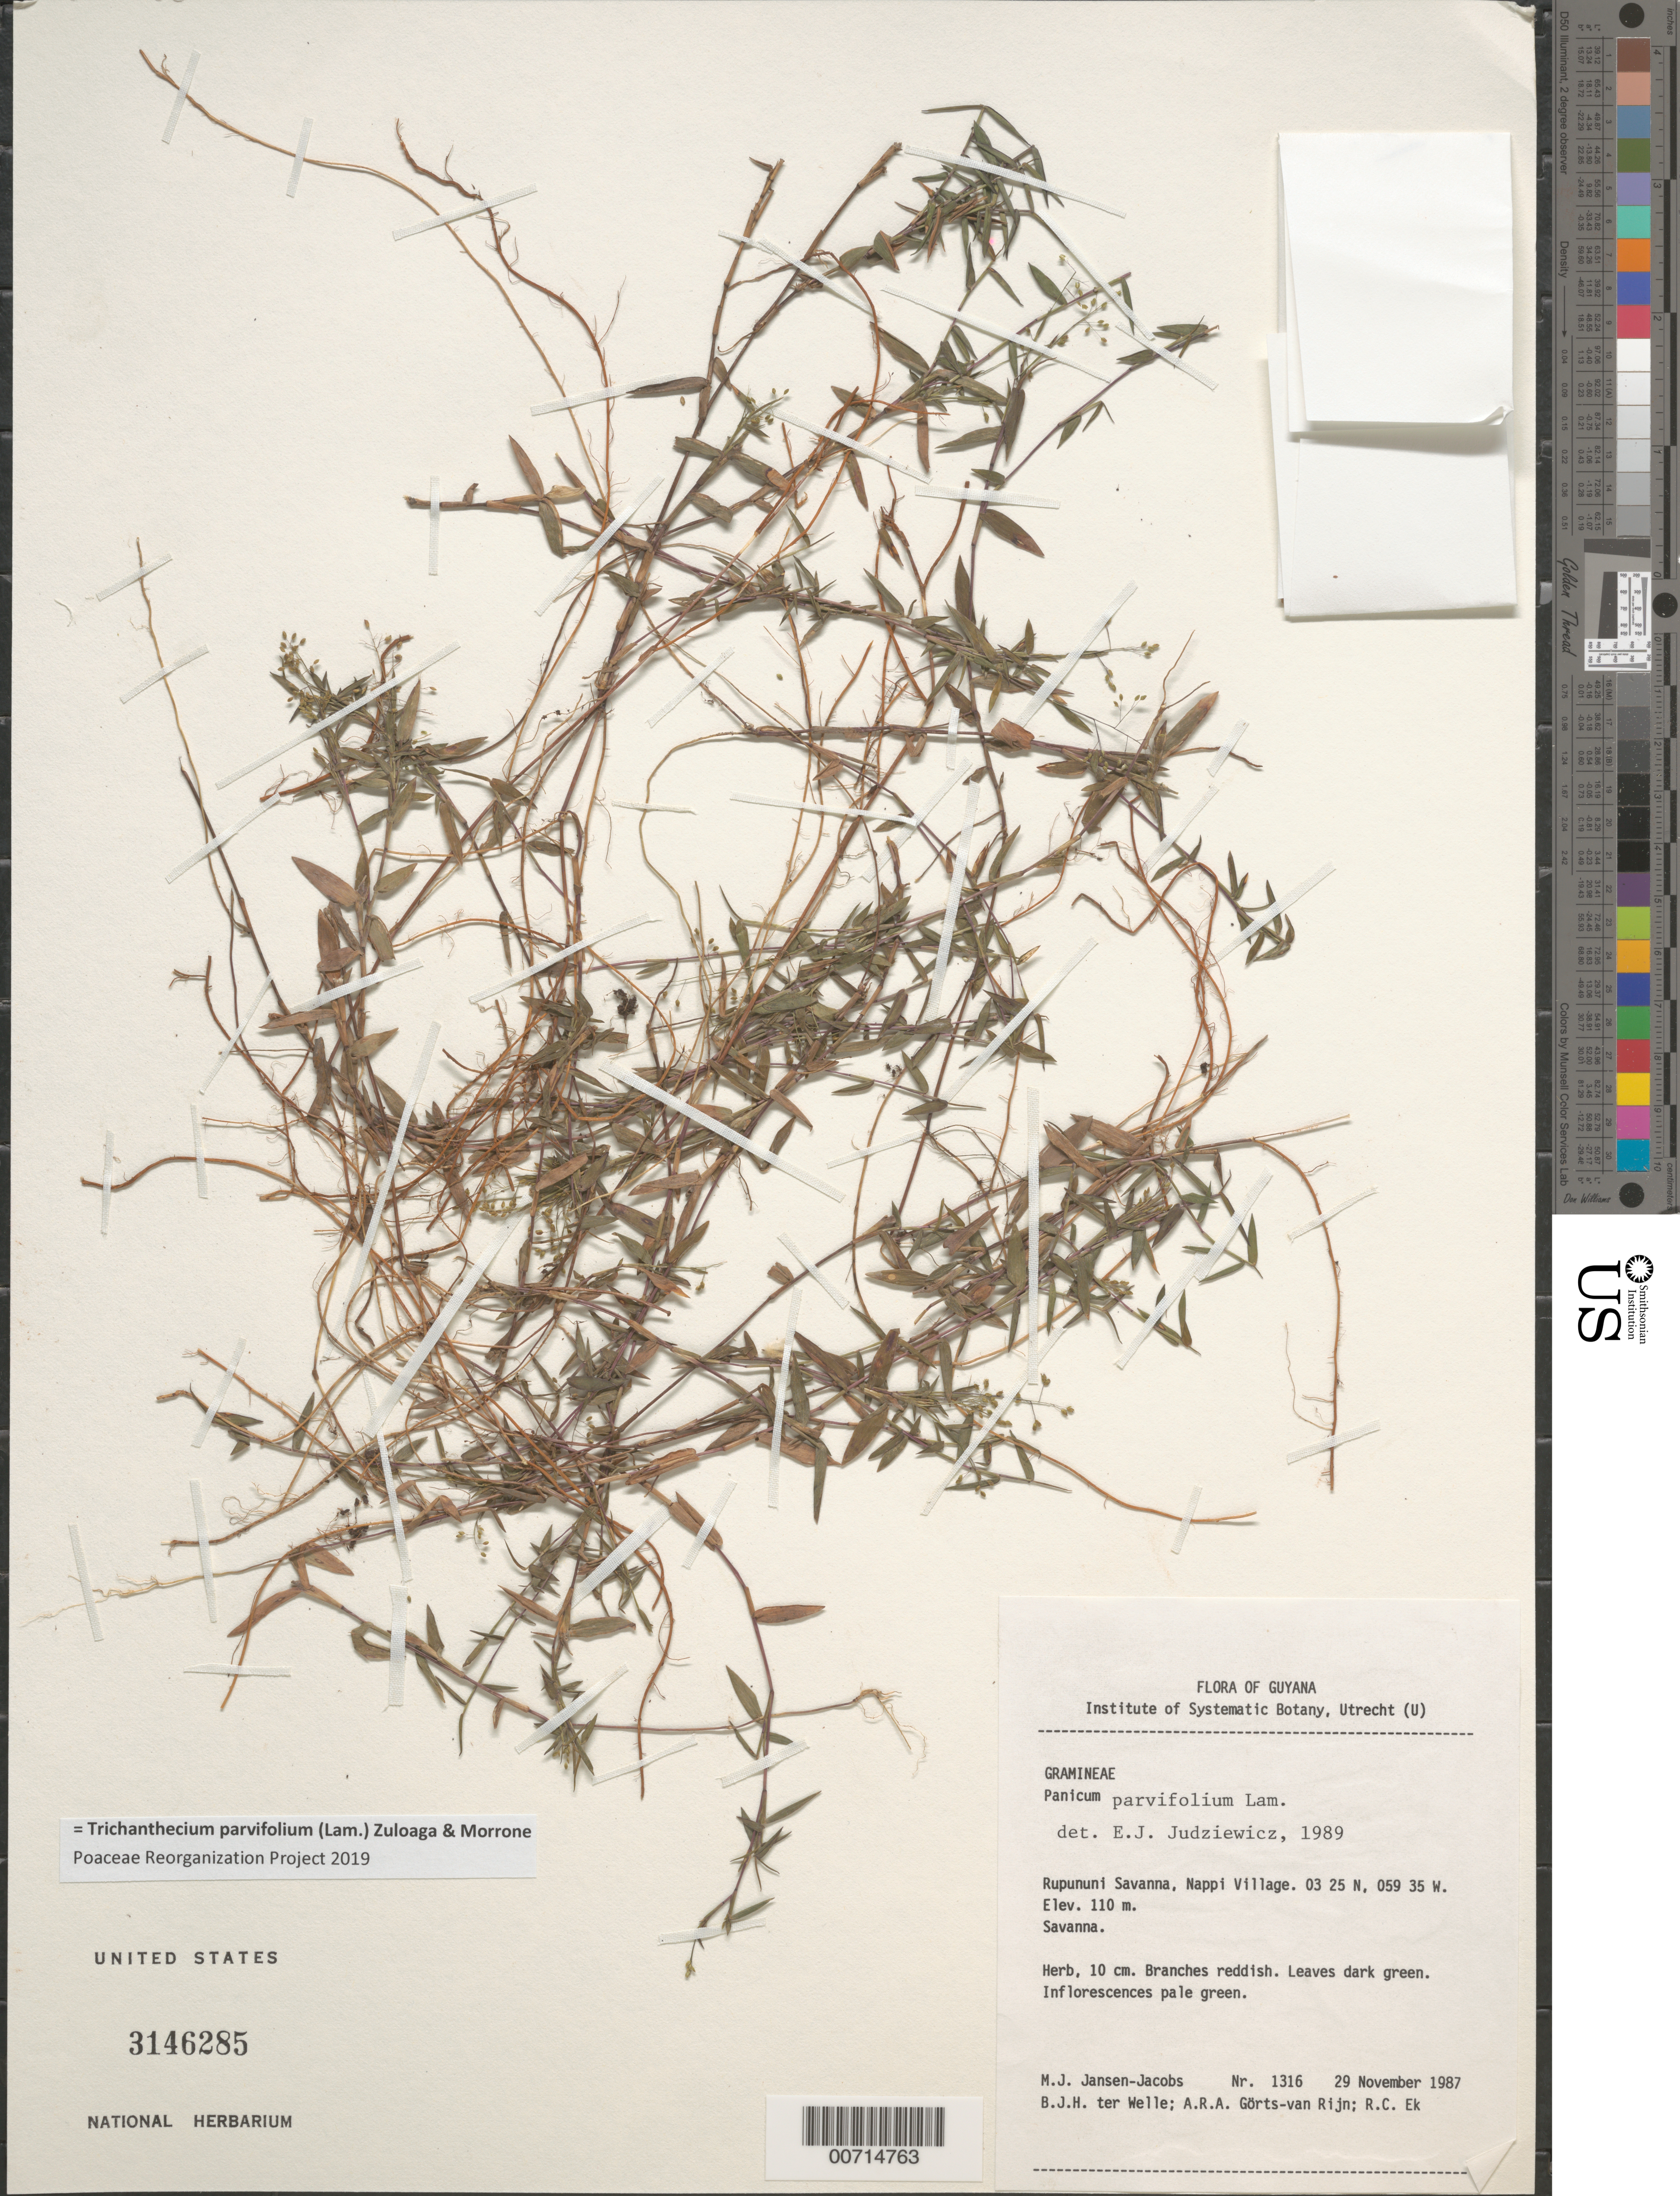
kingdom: Plantae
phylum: Tracheophyta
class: Liliopsida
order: Poales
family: Poaceae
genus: Trichanthecium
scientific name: Trichanthecium parvifolium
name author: (Lam.) Zuloaga & Morrone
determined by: Poaceae Reorganization Project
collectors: M. J. Jansen-Jacobs, B. Welle, A. .R. A. Görts-van Rijn & R. C. Ek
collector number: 1316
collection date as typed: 29-Nov-87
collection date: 1987-11-29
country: Guyana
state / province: U. Takutu-U. Essequibo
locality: Nappi Village, Rupununi Savanna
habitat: Savanna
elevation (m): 110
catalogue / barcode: US 3146285